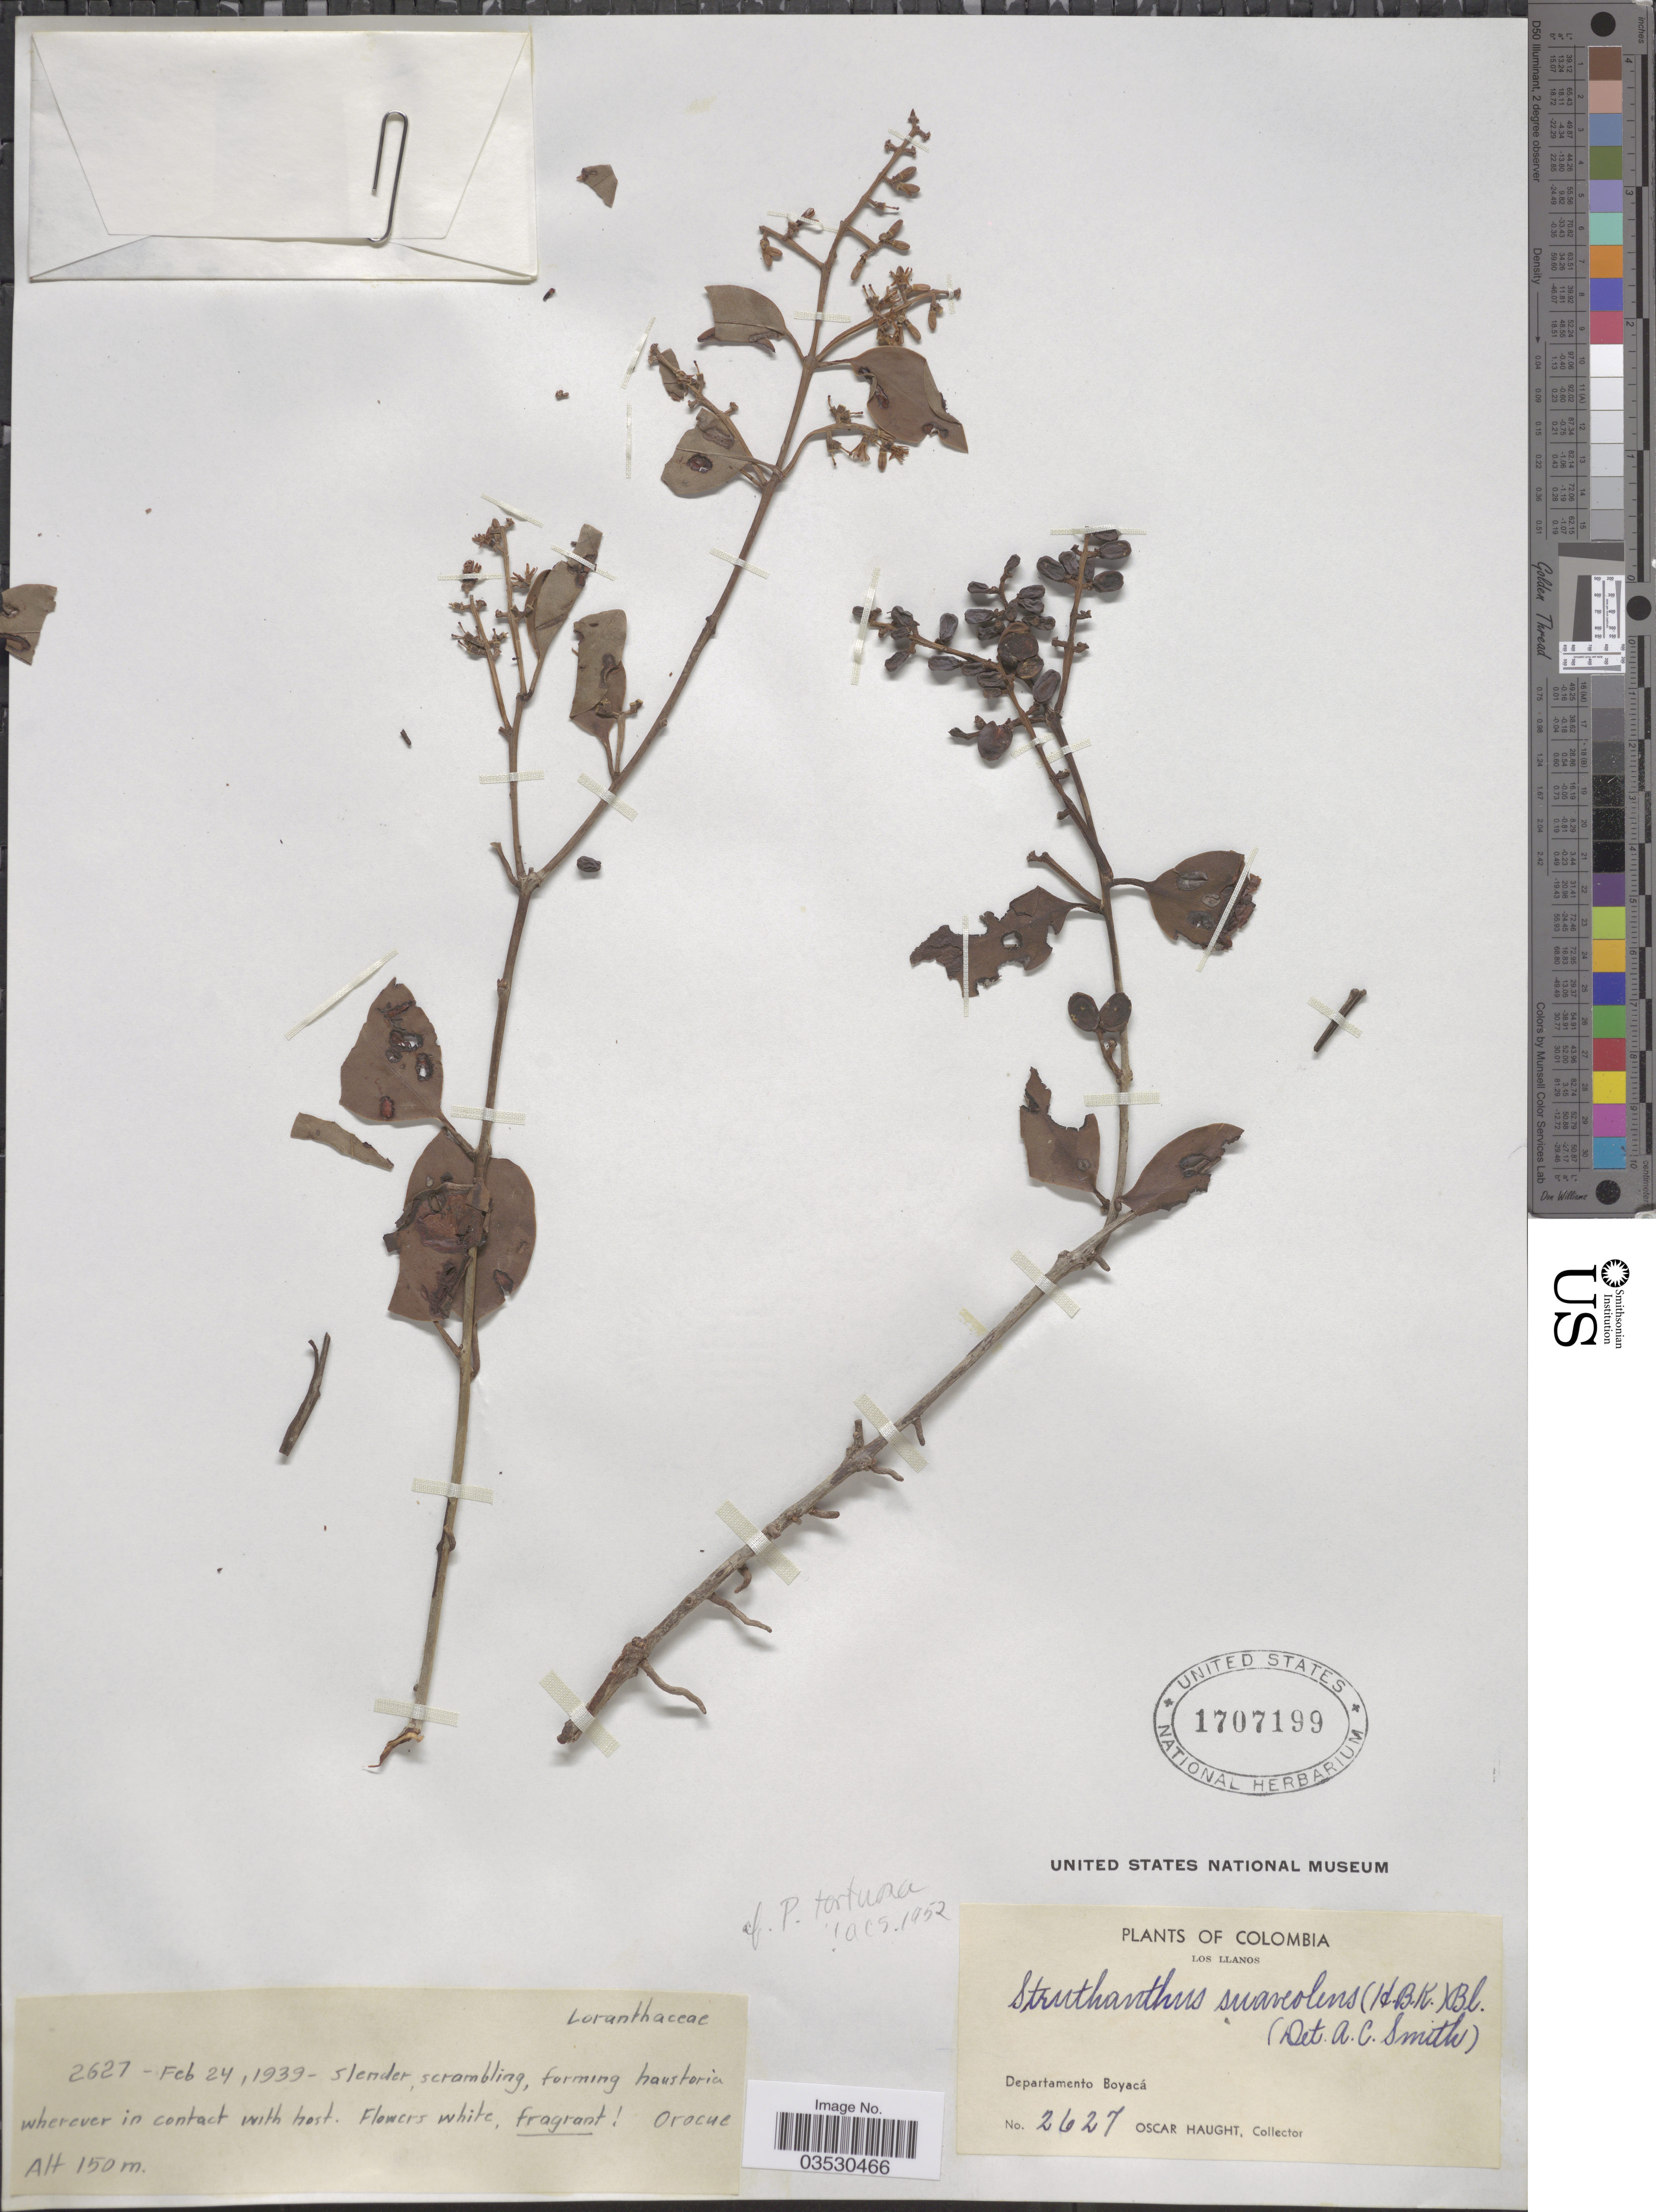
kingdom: Plantae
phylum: Tracheophyta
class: Magnoliopsida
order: Santalales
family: Loranthaceae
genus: Struthanthus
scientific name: Struthanthus suaveolens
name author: Blume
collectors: O. Haught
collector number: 2627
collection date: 1939-02-24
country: Colombia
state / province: Boyacá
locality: Departamento Boyacá. Los Llanos. Orocue.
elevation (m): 150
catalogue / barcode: US 1707199